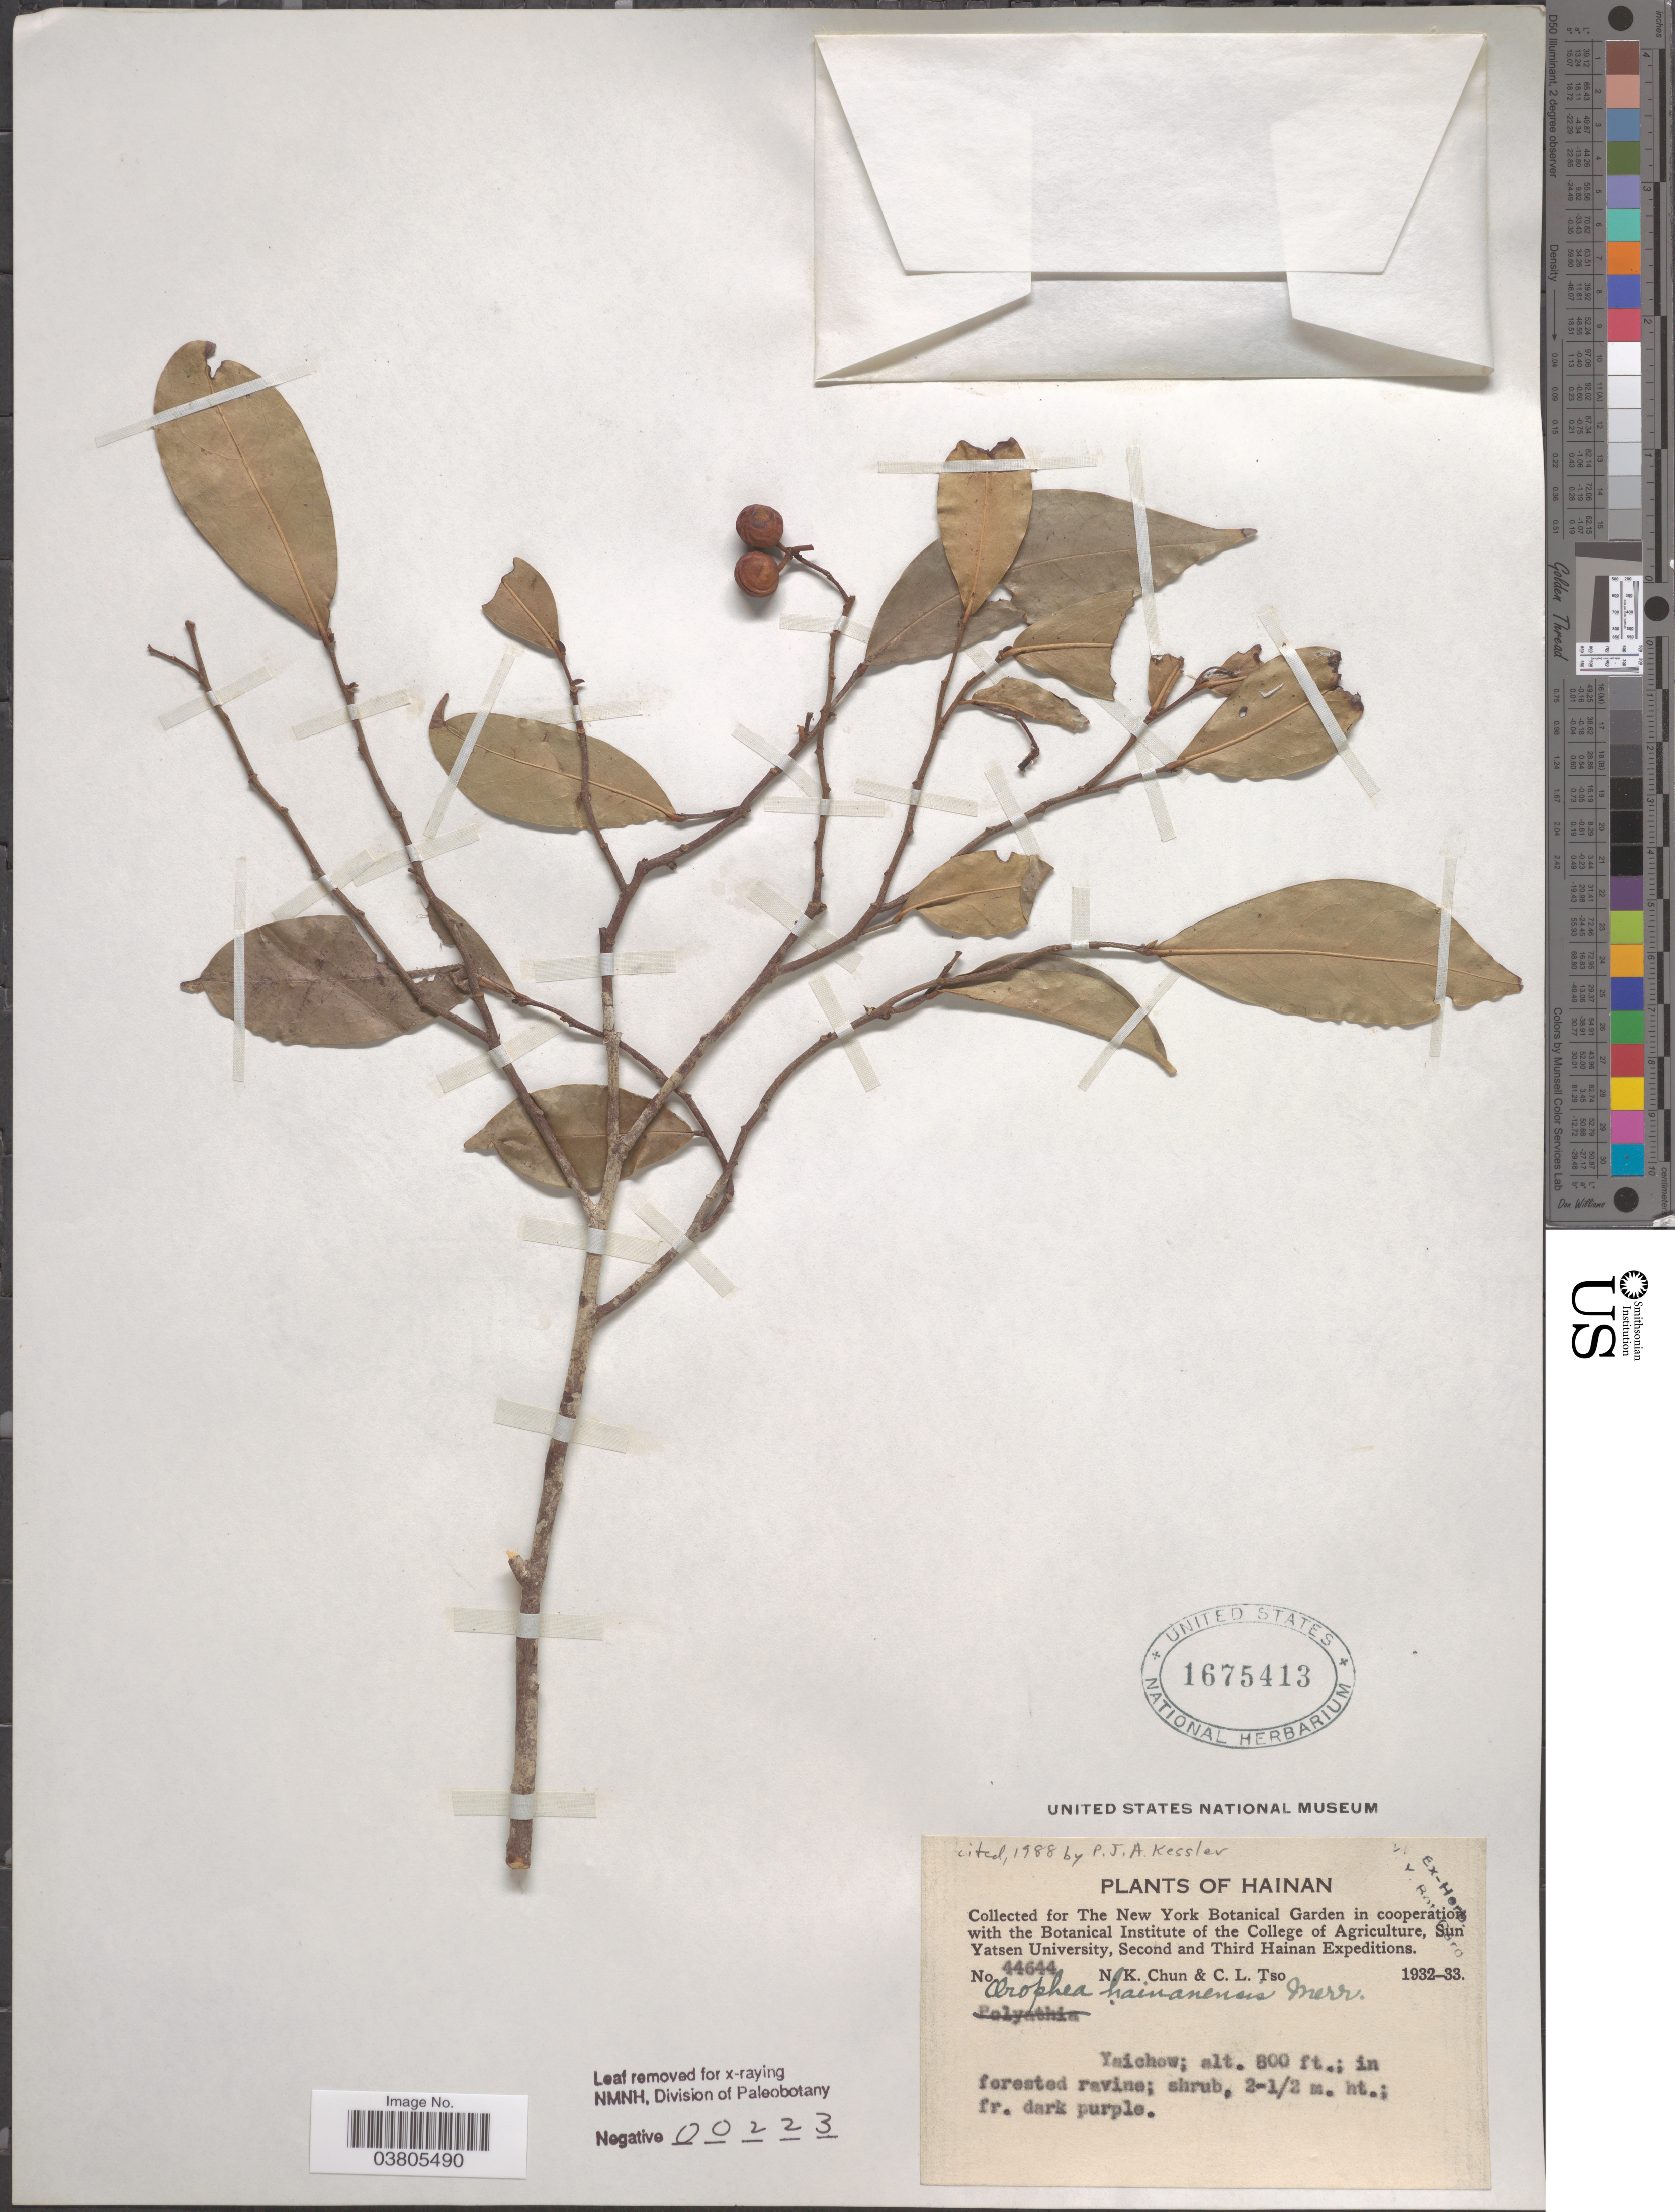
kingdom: Plantae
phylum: Tracheophyta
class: Magnoliopsida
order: Magnoliales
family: Annonaceae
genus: Orophea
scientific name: Orophea hainanensis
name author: Merr.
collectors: N. K. Chun & C. Tso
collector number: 44644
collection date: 1932/1933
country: China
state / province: Hainan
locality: Yaichow.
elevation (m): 244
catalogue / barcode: US 1675413